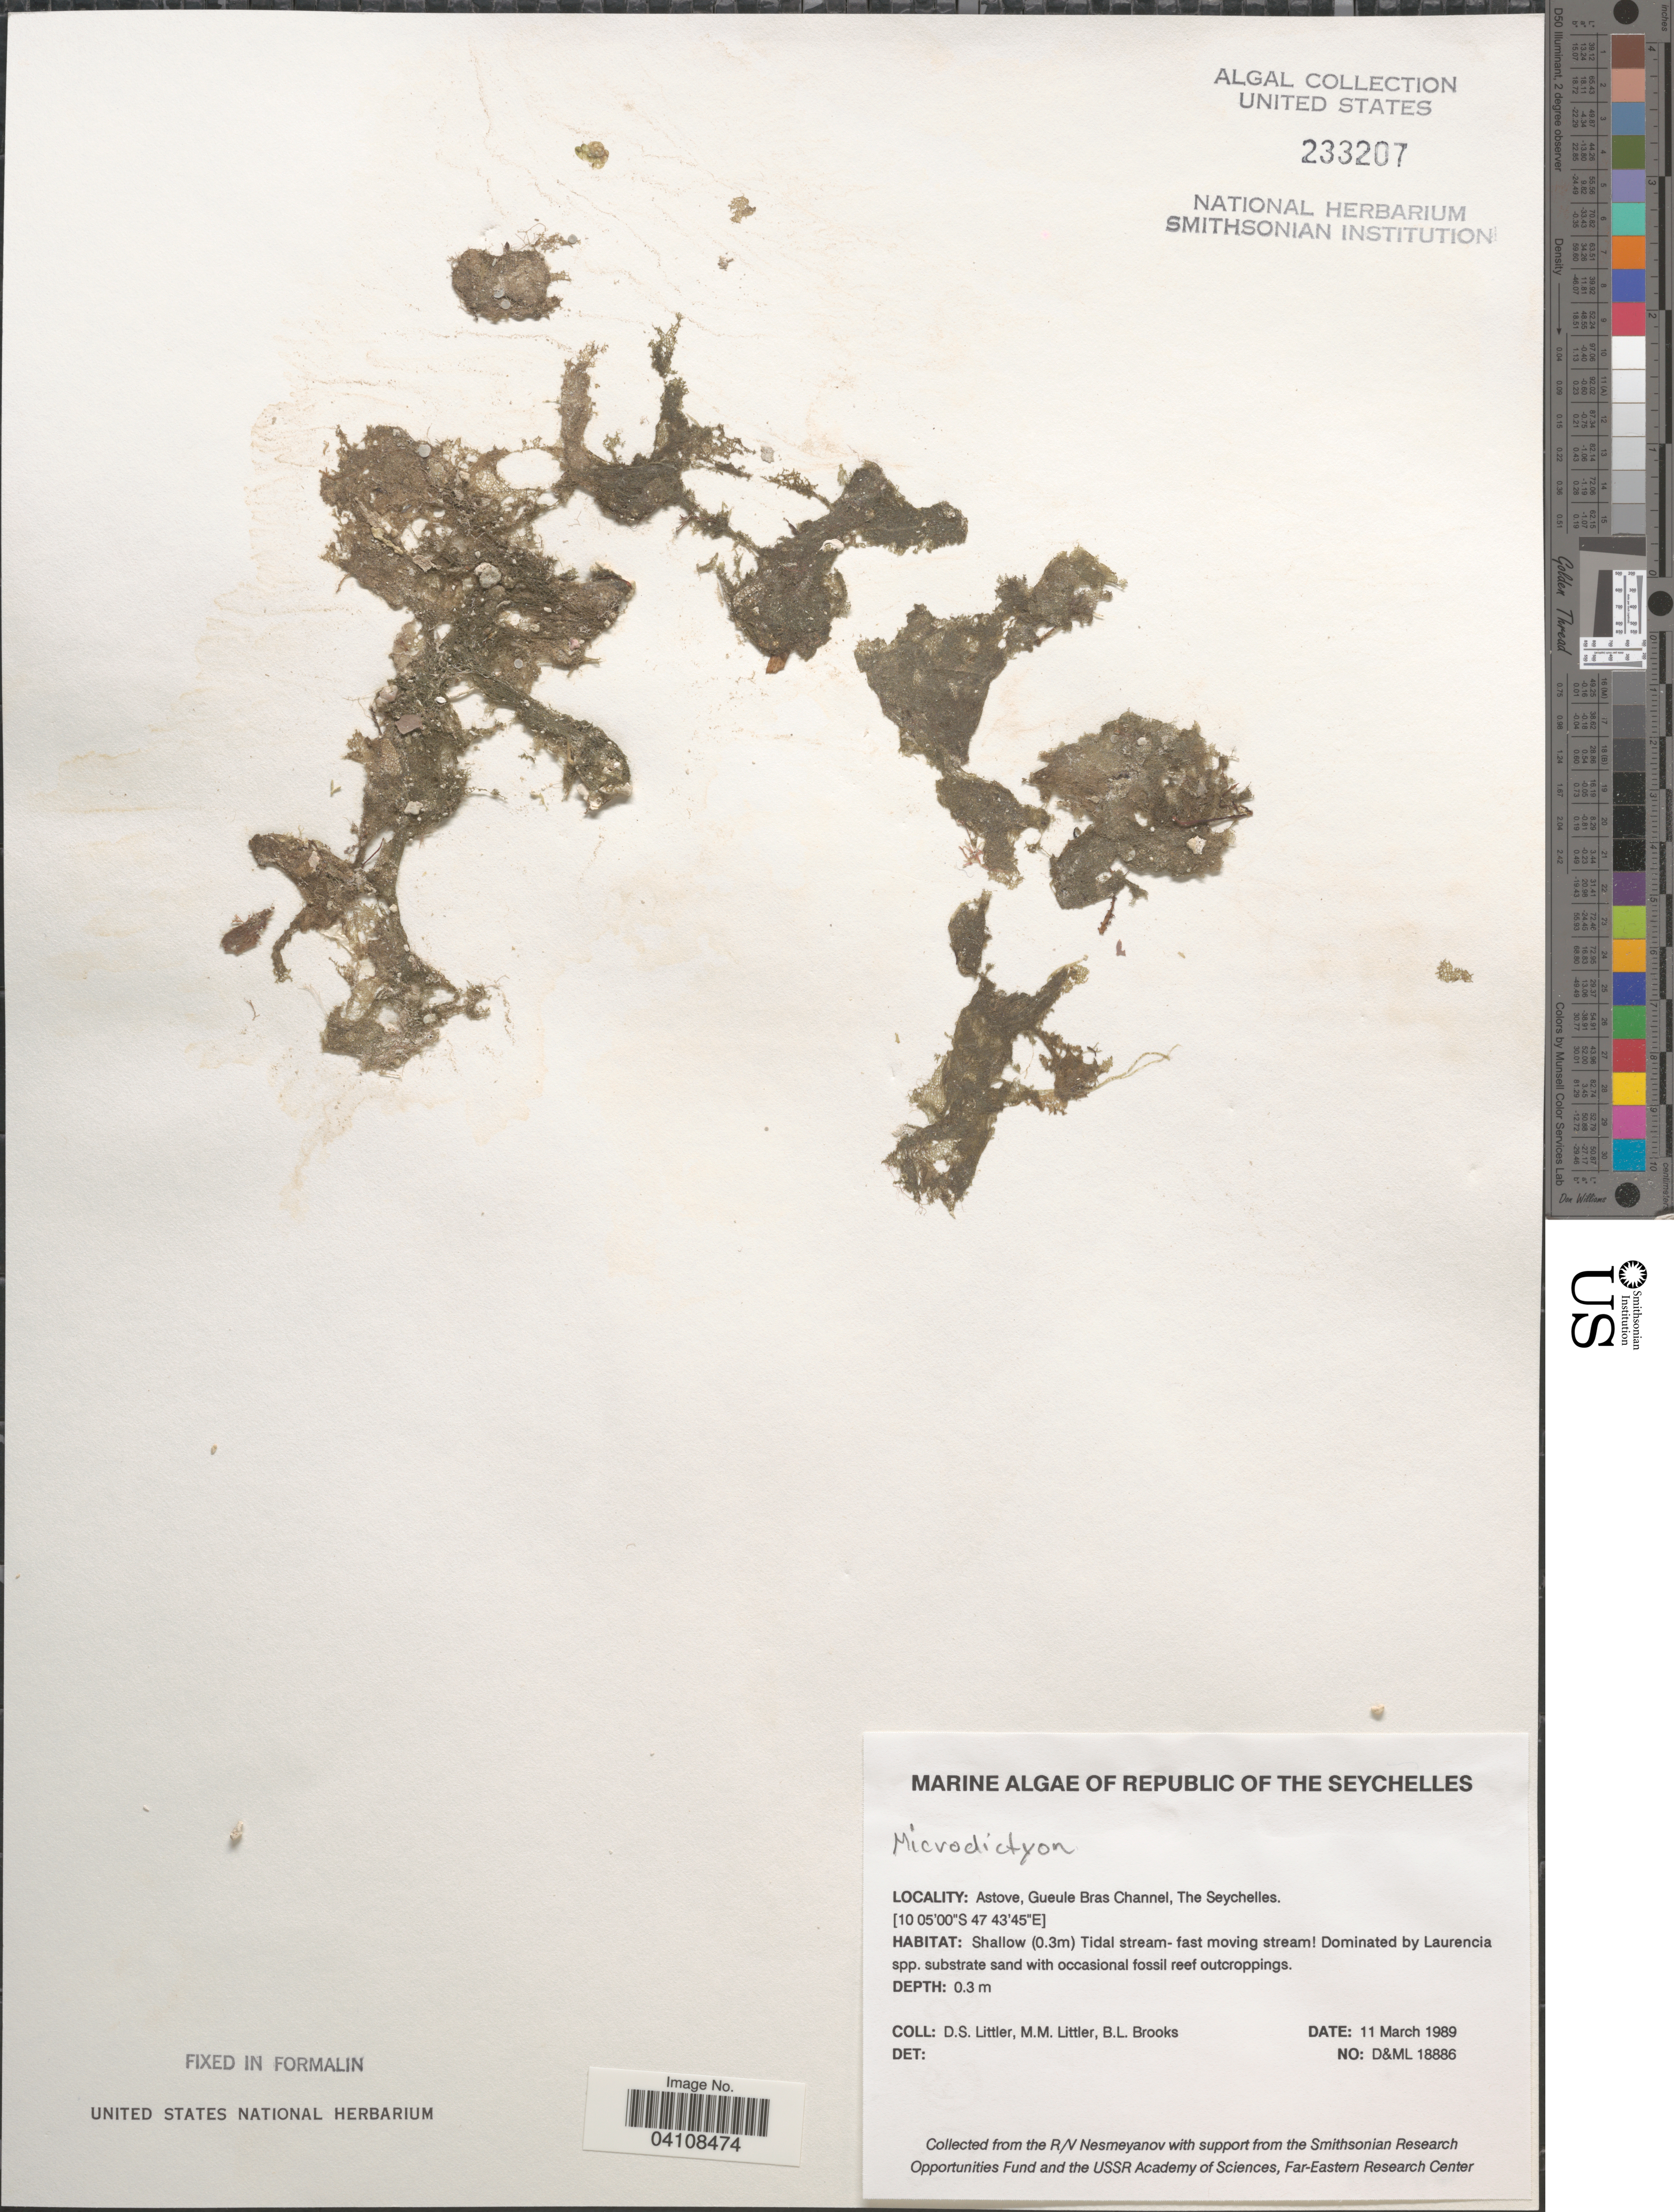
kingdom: Plantae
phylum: Chlorophyta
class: Ulvophyceae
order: Cladophorales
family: Anadyomenaceae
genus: Microdictyon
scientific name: Microdictyon sp.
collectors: D. S. Littler & B. Brooks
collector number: D&ML18886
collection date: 1989-03-11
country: Seychelles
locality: Republic of The Seychelles. Astove, Gueule Bras Channel.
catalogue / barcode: US 233207